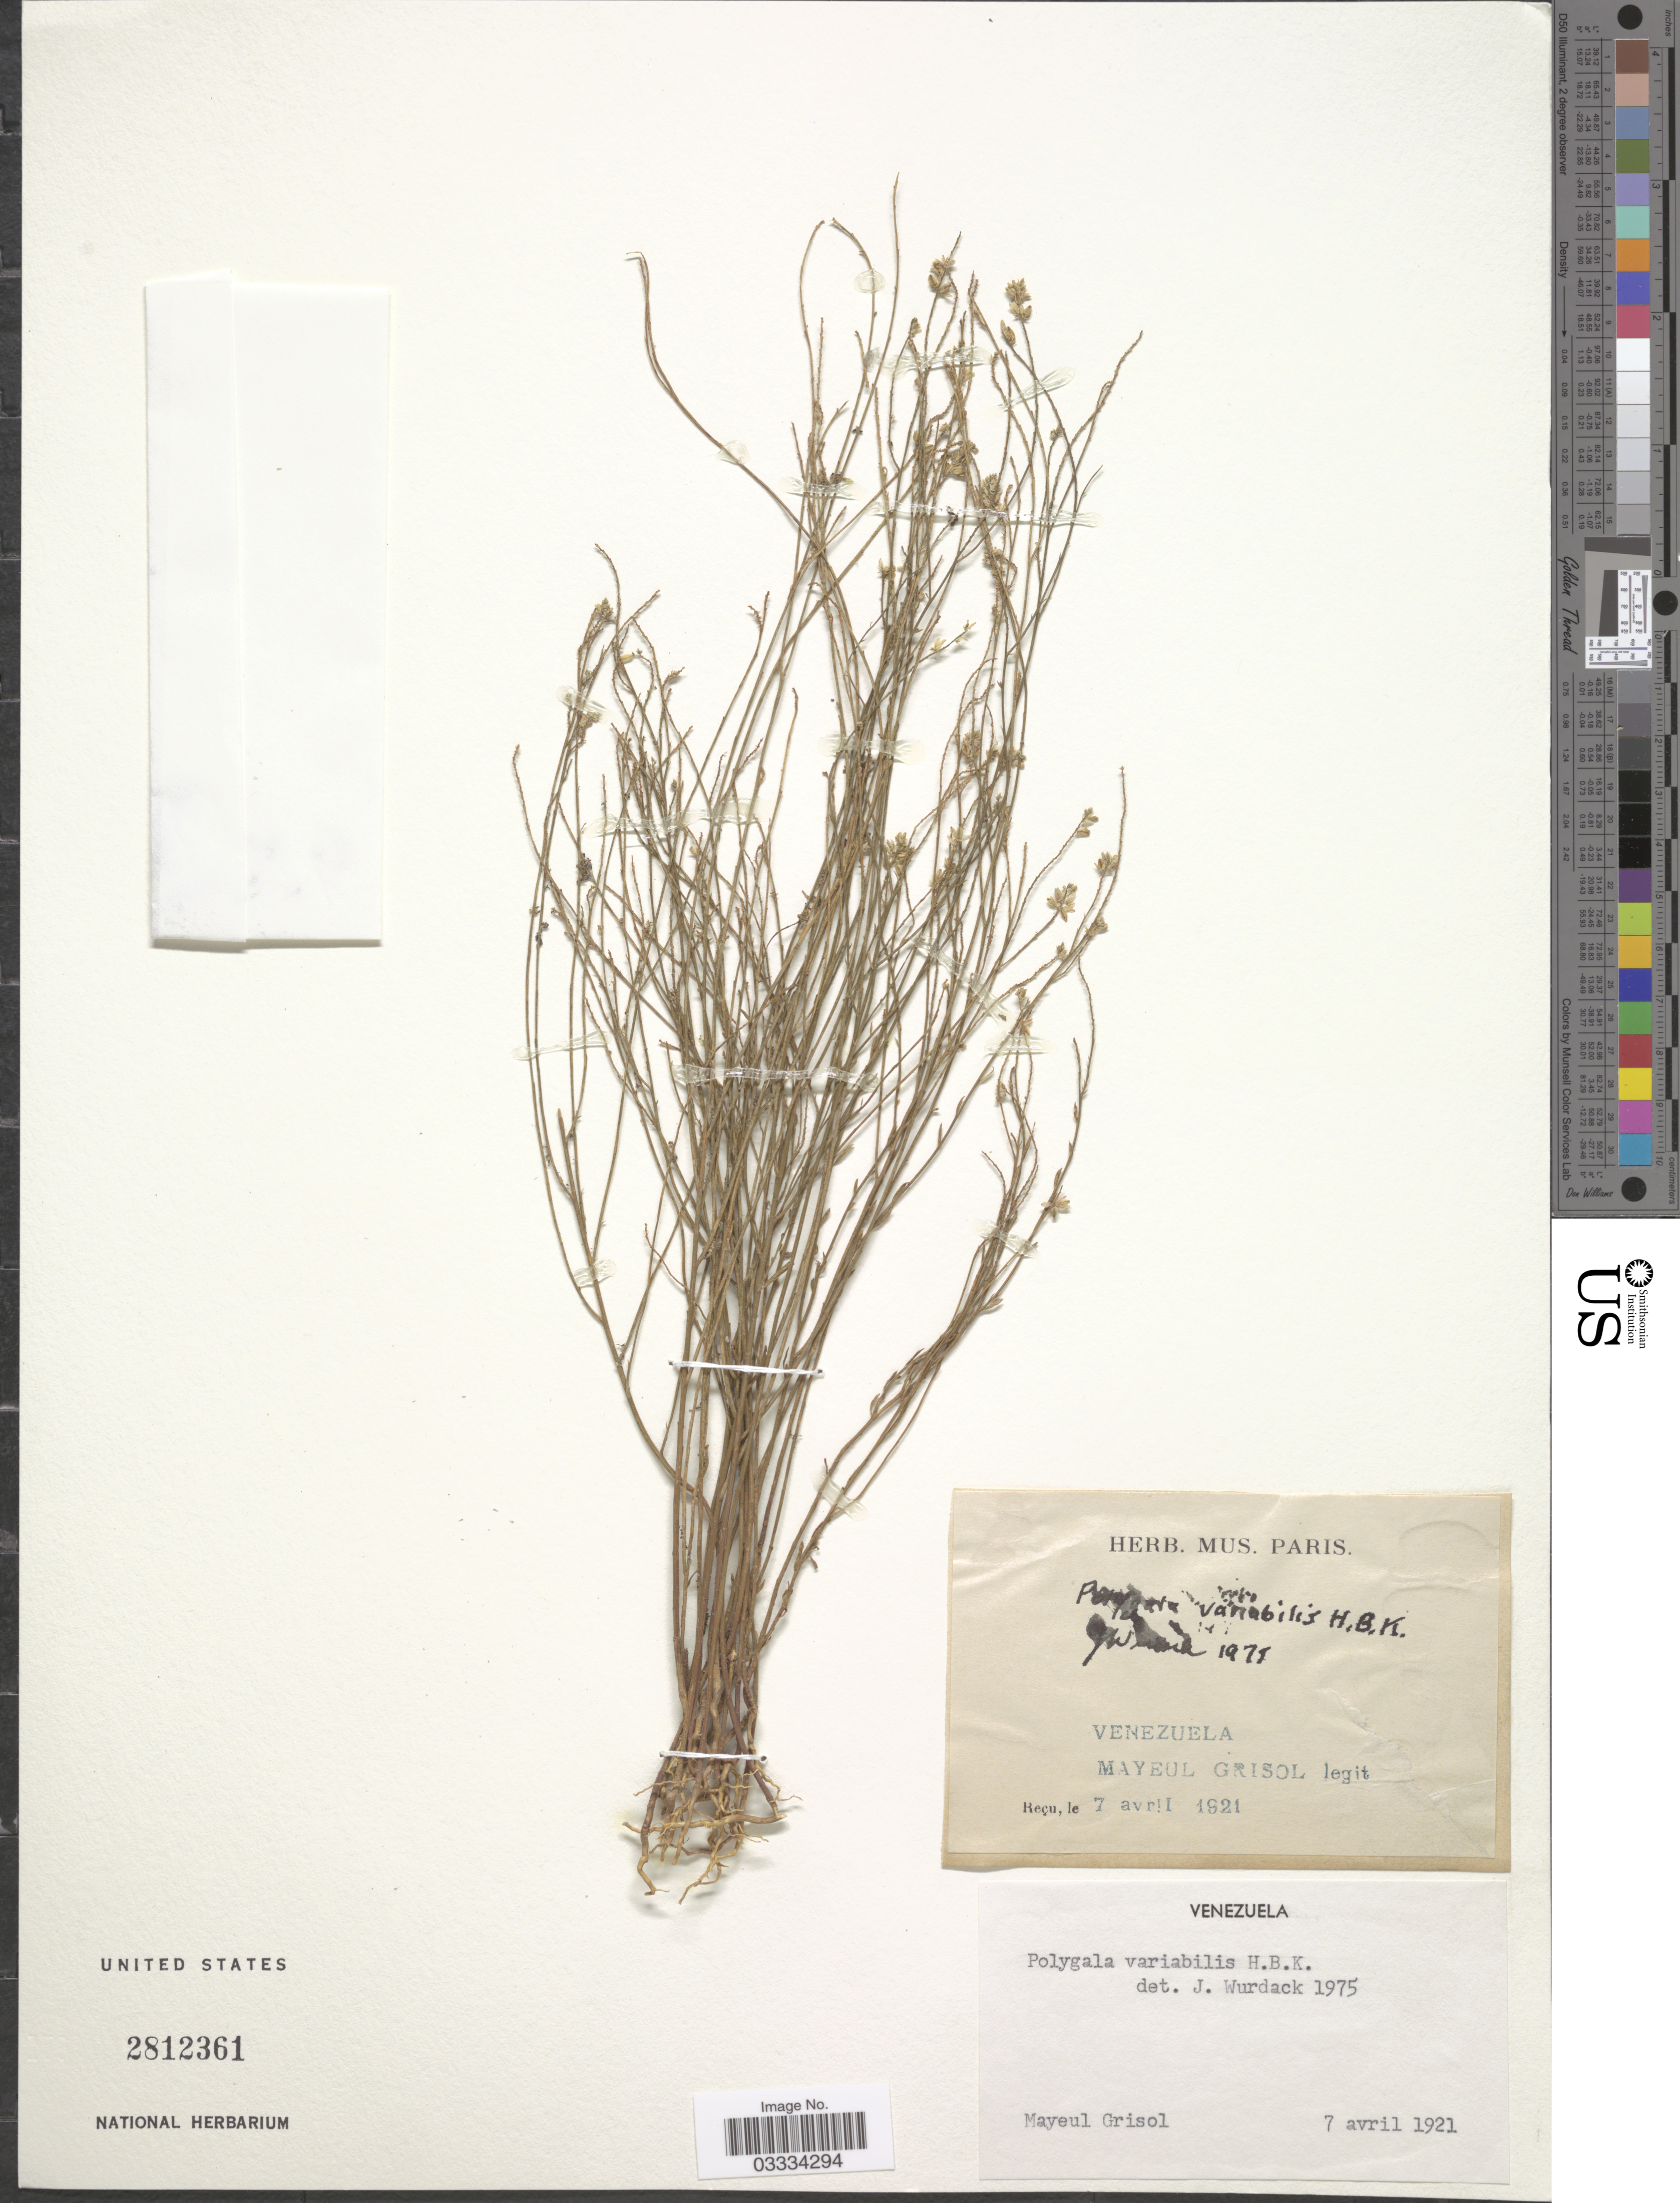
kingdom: Plantae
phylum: Tracheophyta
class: Magnoliopsida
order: Fabales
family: Polygalaceae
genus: Polygala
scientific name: Polygala trichosperma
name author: L.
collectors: M. Grisol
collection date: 1921-04-07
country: Venezuela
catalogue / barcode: US 2812361